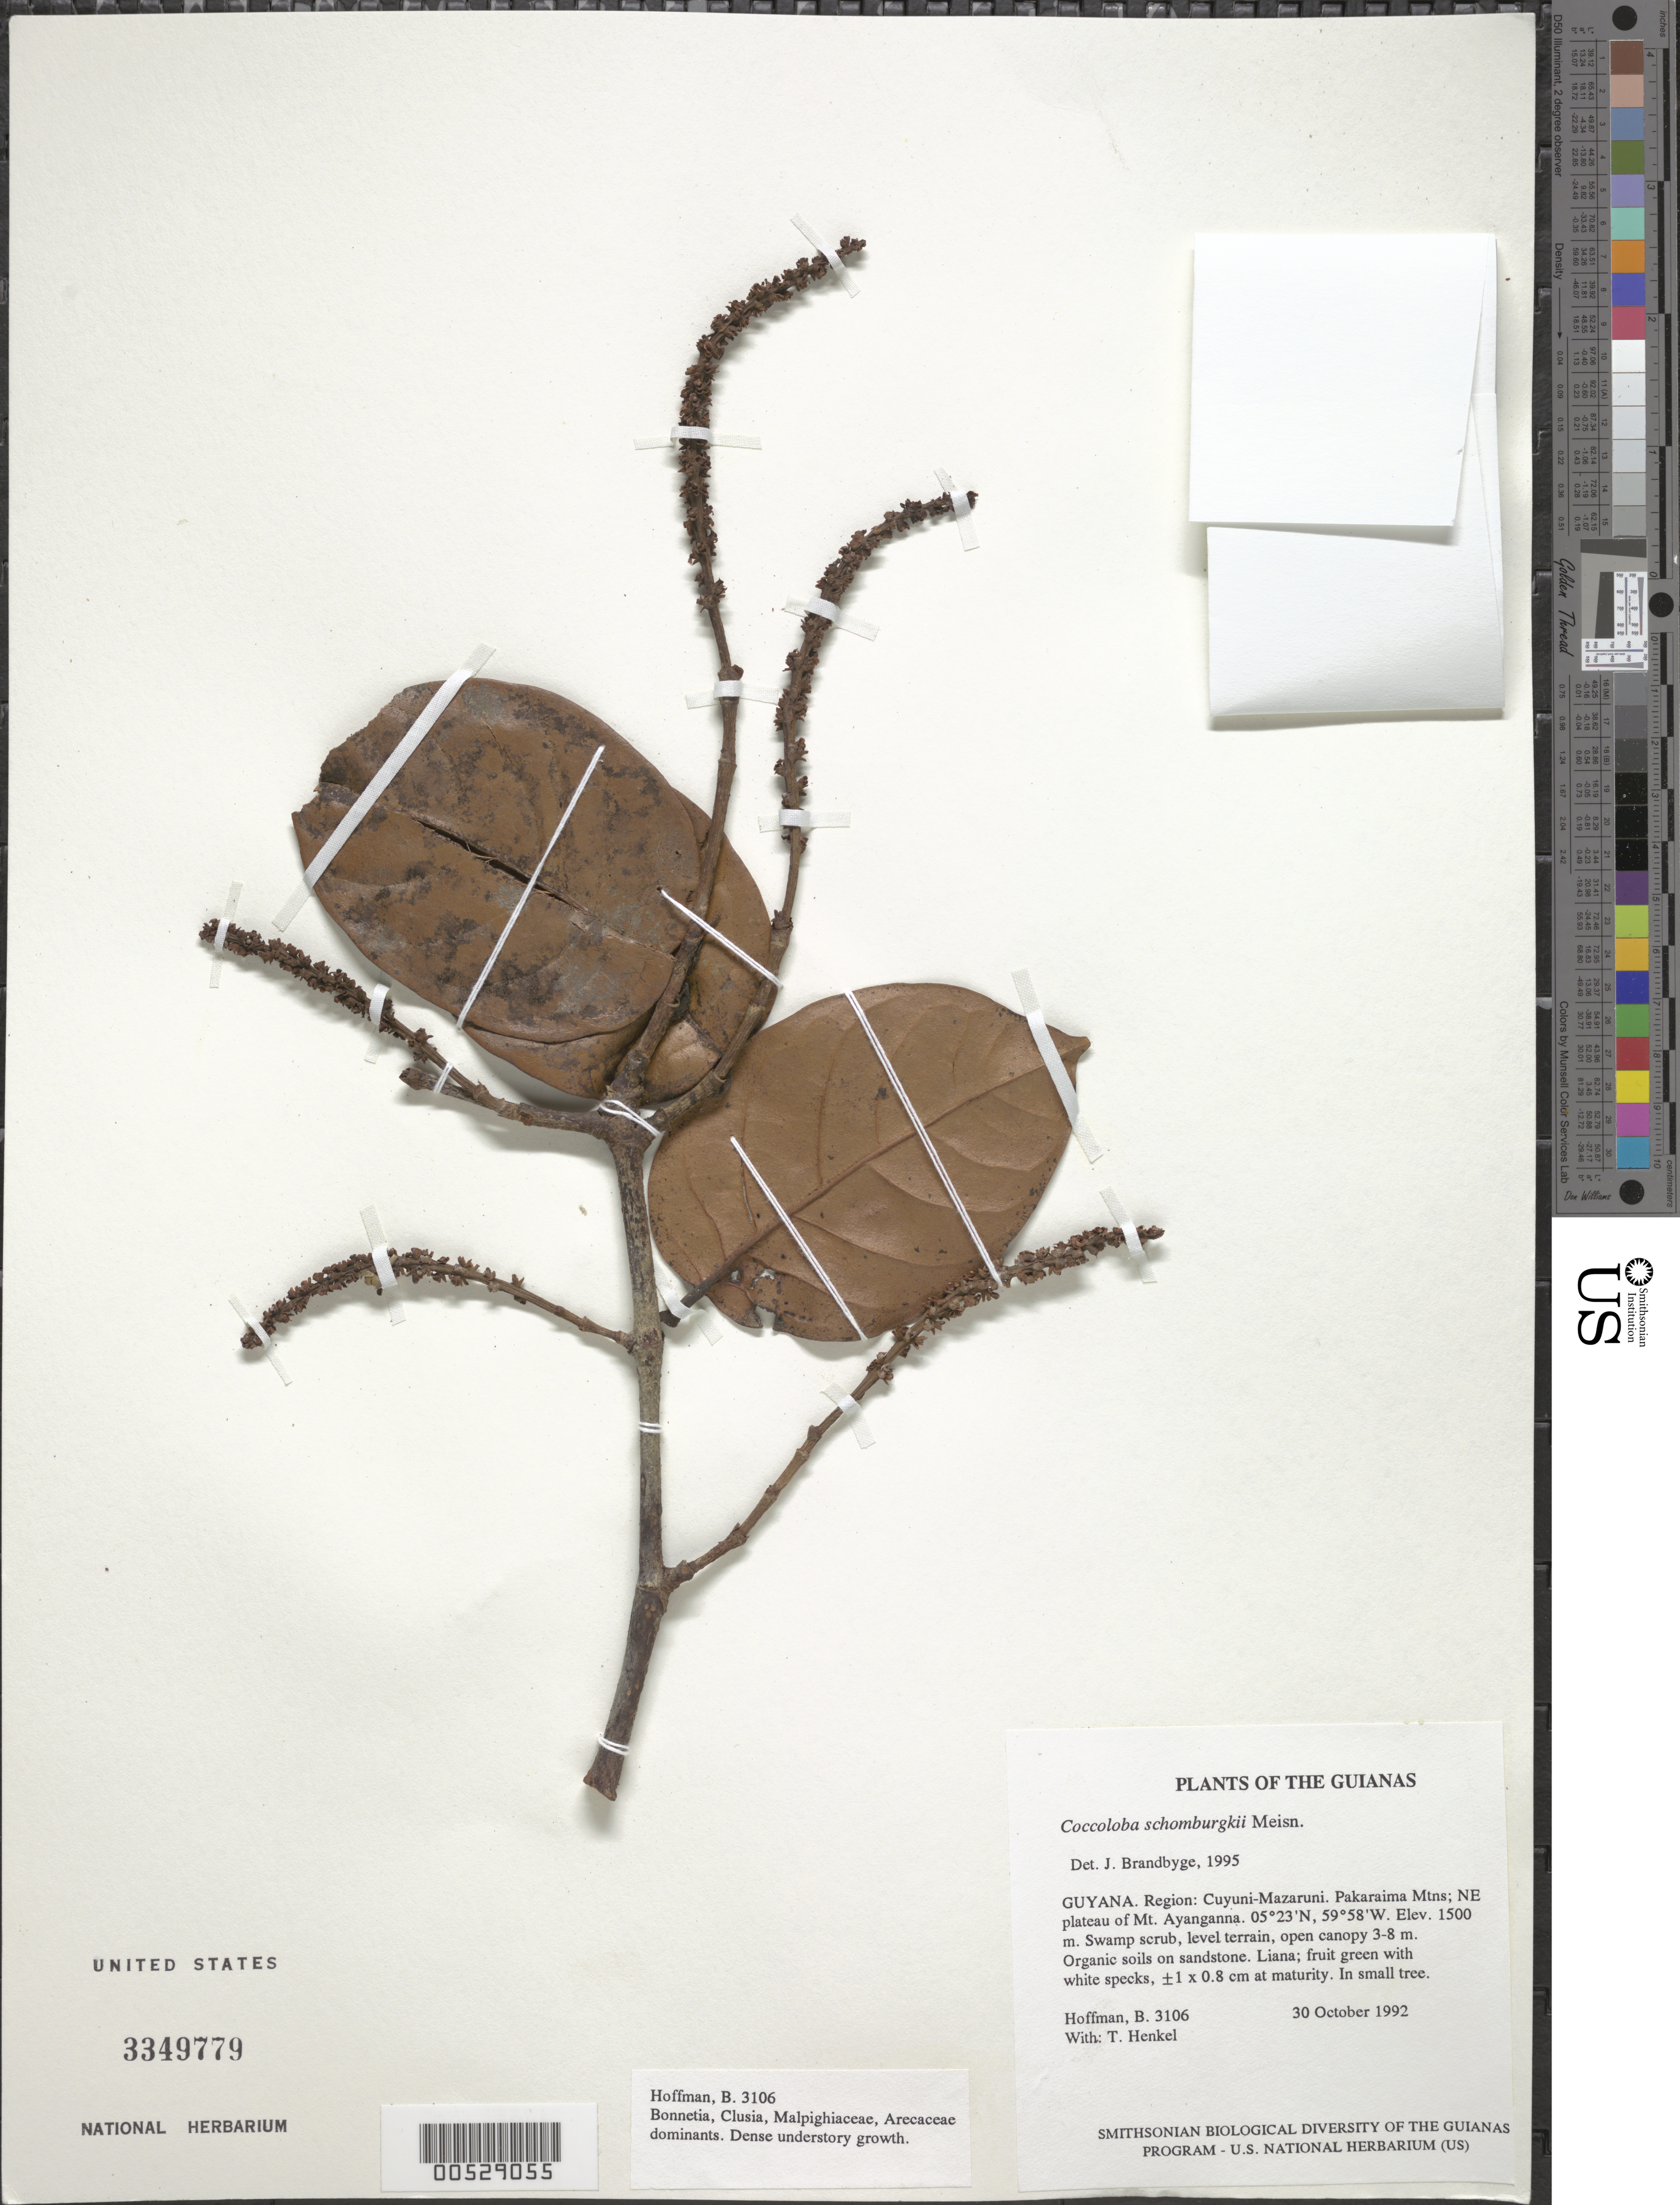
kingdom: Plantae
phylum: Tracheophyta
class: Magnoliopsida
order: Caryophyllales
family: Polygonaceae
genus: Coccoloba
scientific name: Coccoloba schomburgkii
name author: Meisn.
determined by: Brandbyge, J.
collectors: B. Hoffman & T. Henkel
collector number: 3106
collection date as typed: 30 October 1992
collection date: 1992-10-30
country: Guyana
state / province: Cuyuni-Mazaruni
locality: Pakaraima Mountains; NE plateau of Mt. Ayanganna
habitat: Swamp scrub, level terrain, open canopy 3-8 m. Organic soils on sandstone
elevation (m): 1500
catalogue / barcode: US 3349779